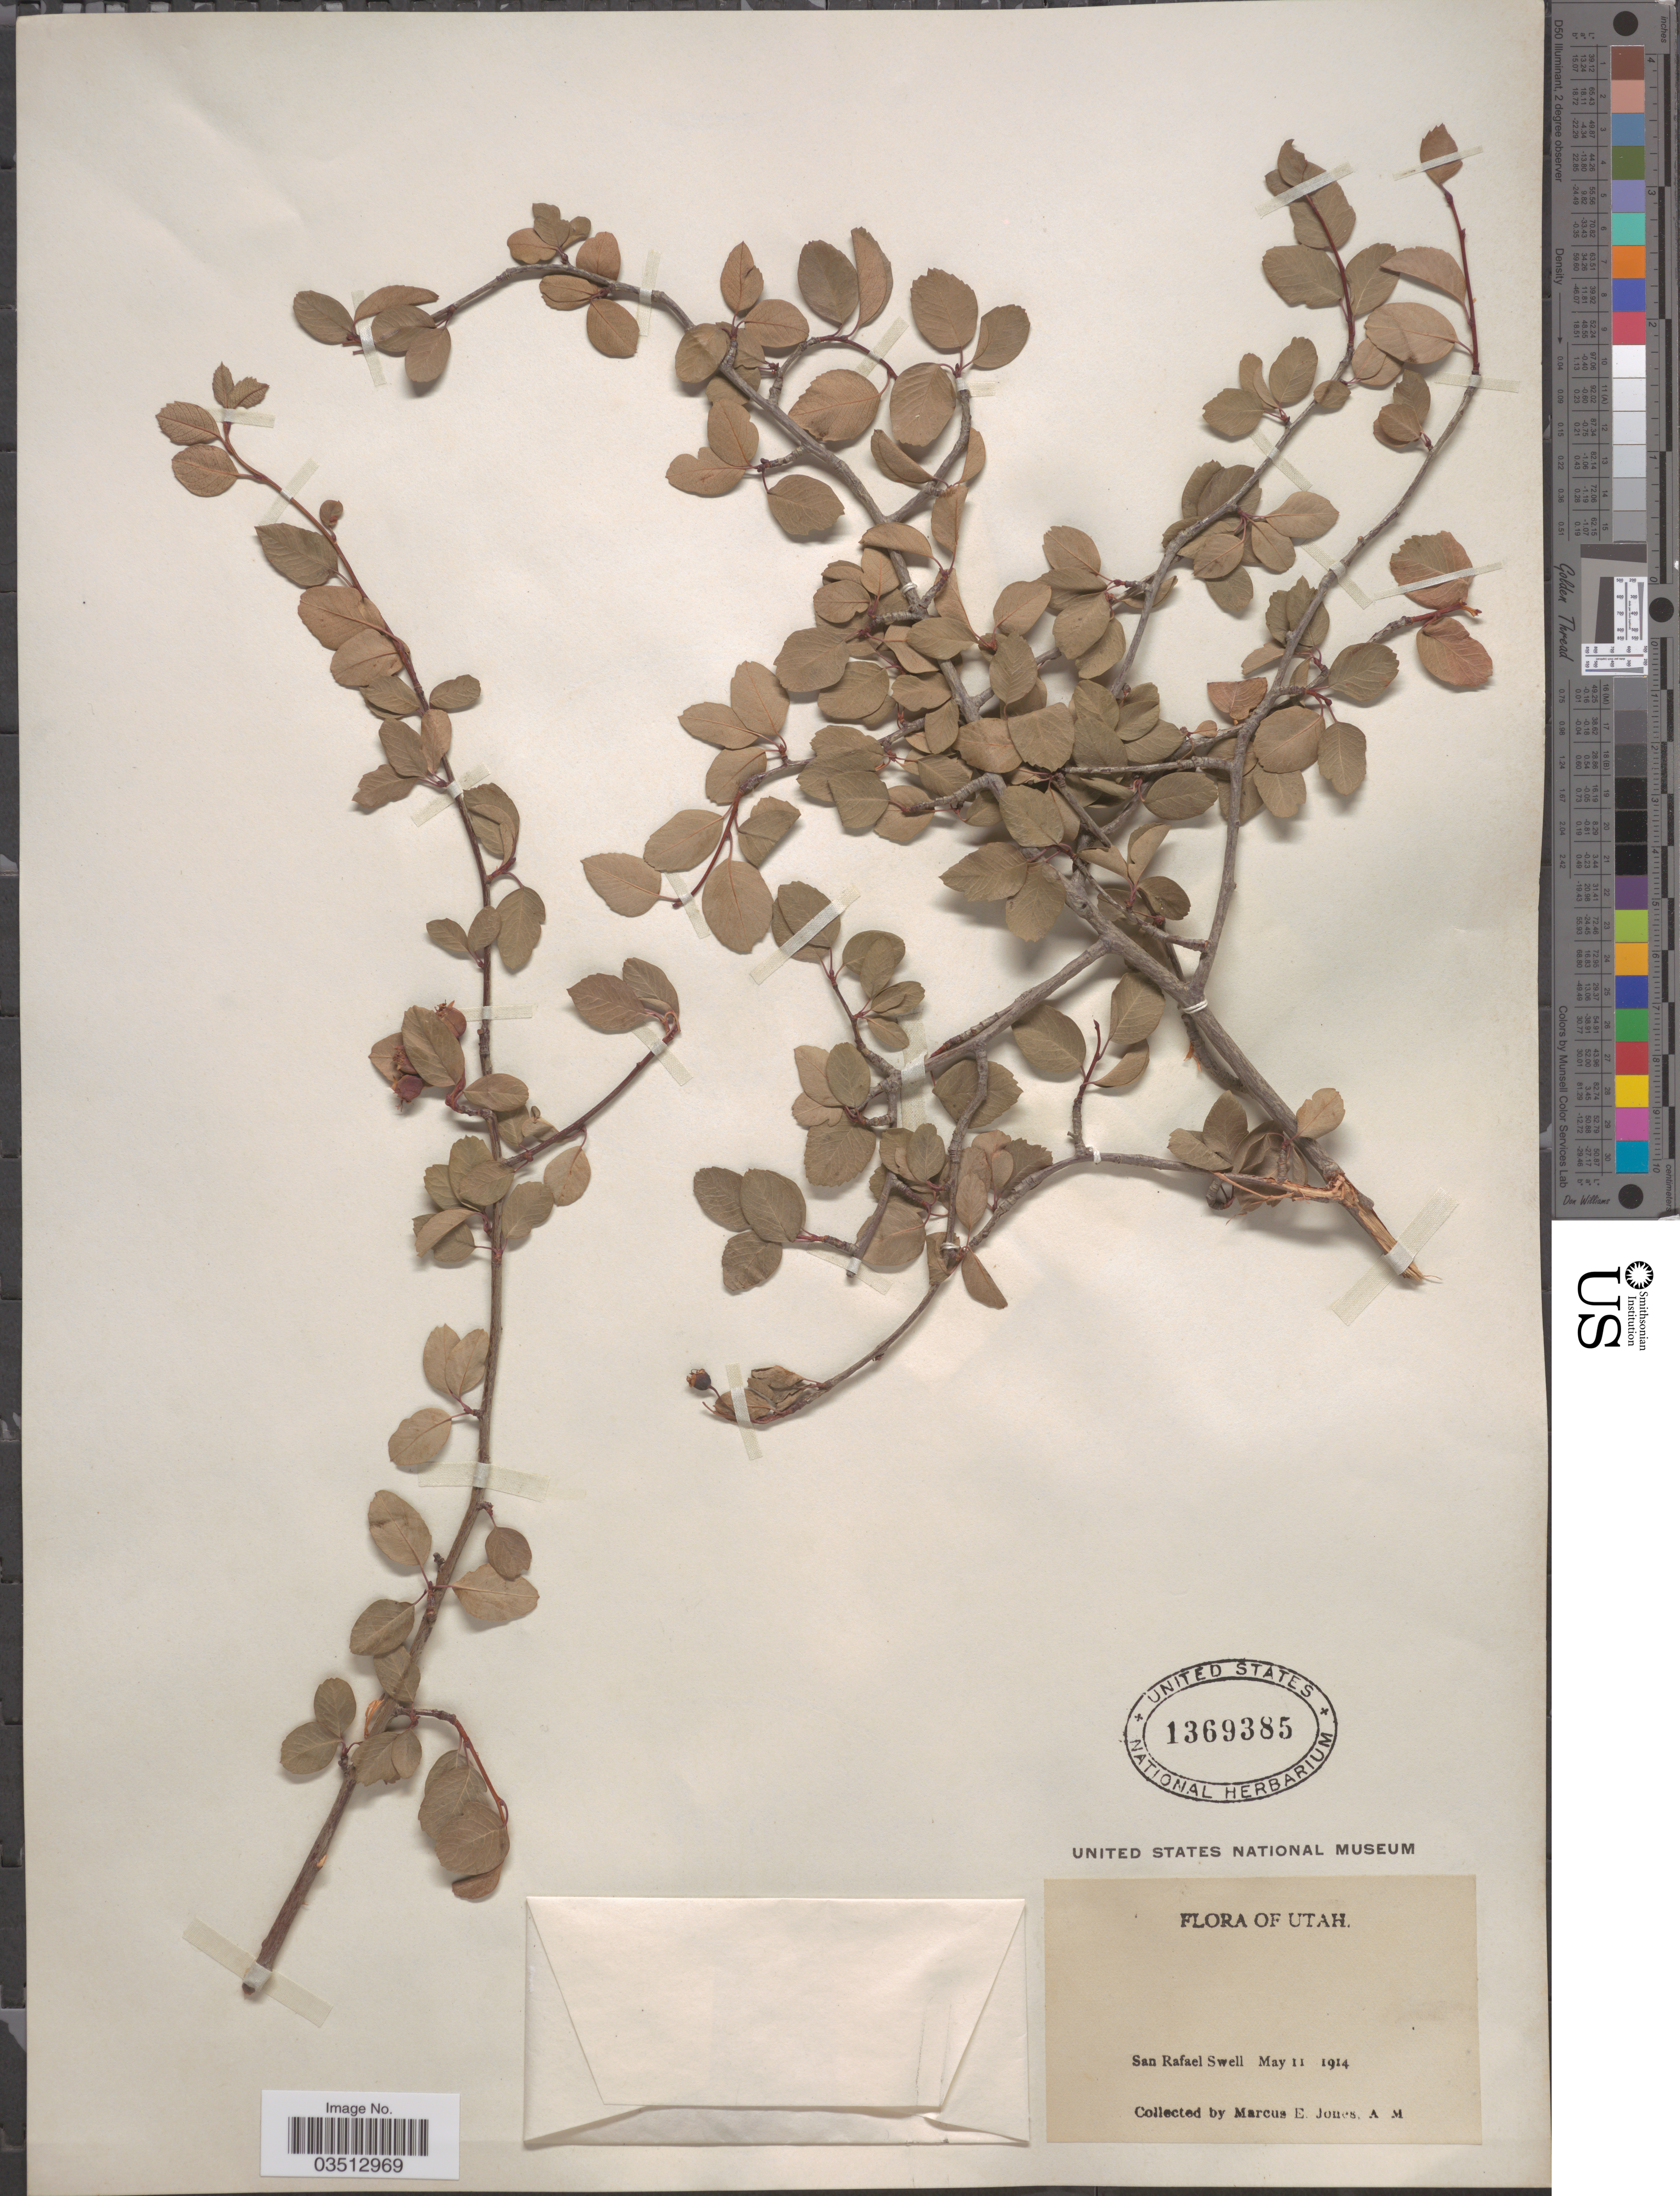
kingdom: Plantae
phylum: Tracheophyta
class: Magnoliopsida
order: Rosales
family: Rosaceae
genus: Amelanchier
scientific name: Amelanchier sp.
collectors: M. E. Jones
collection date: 1914-05-11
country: United States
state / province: Utah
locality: San Rafael Swell.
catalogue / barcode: US 1369385